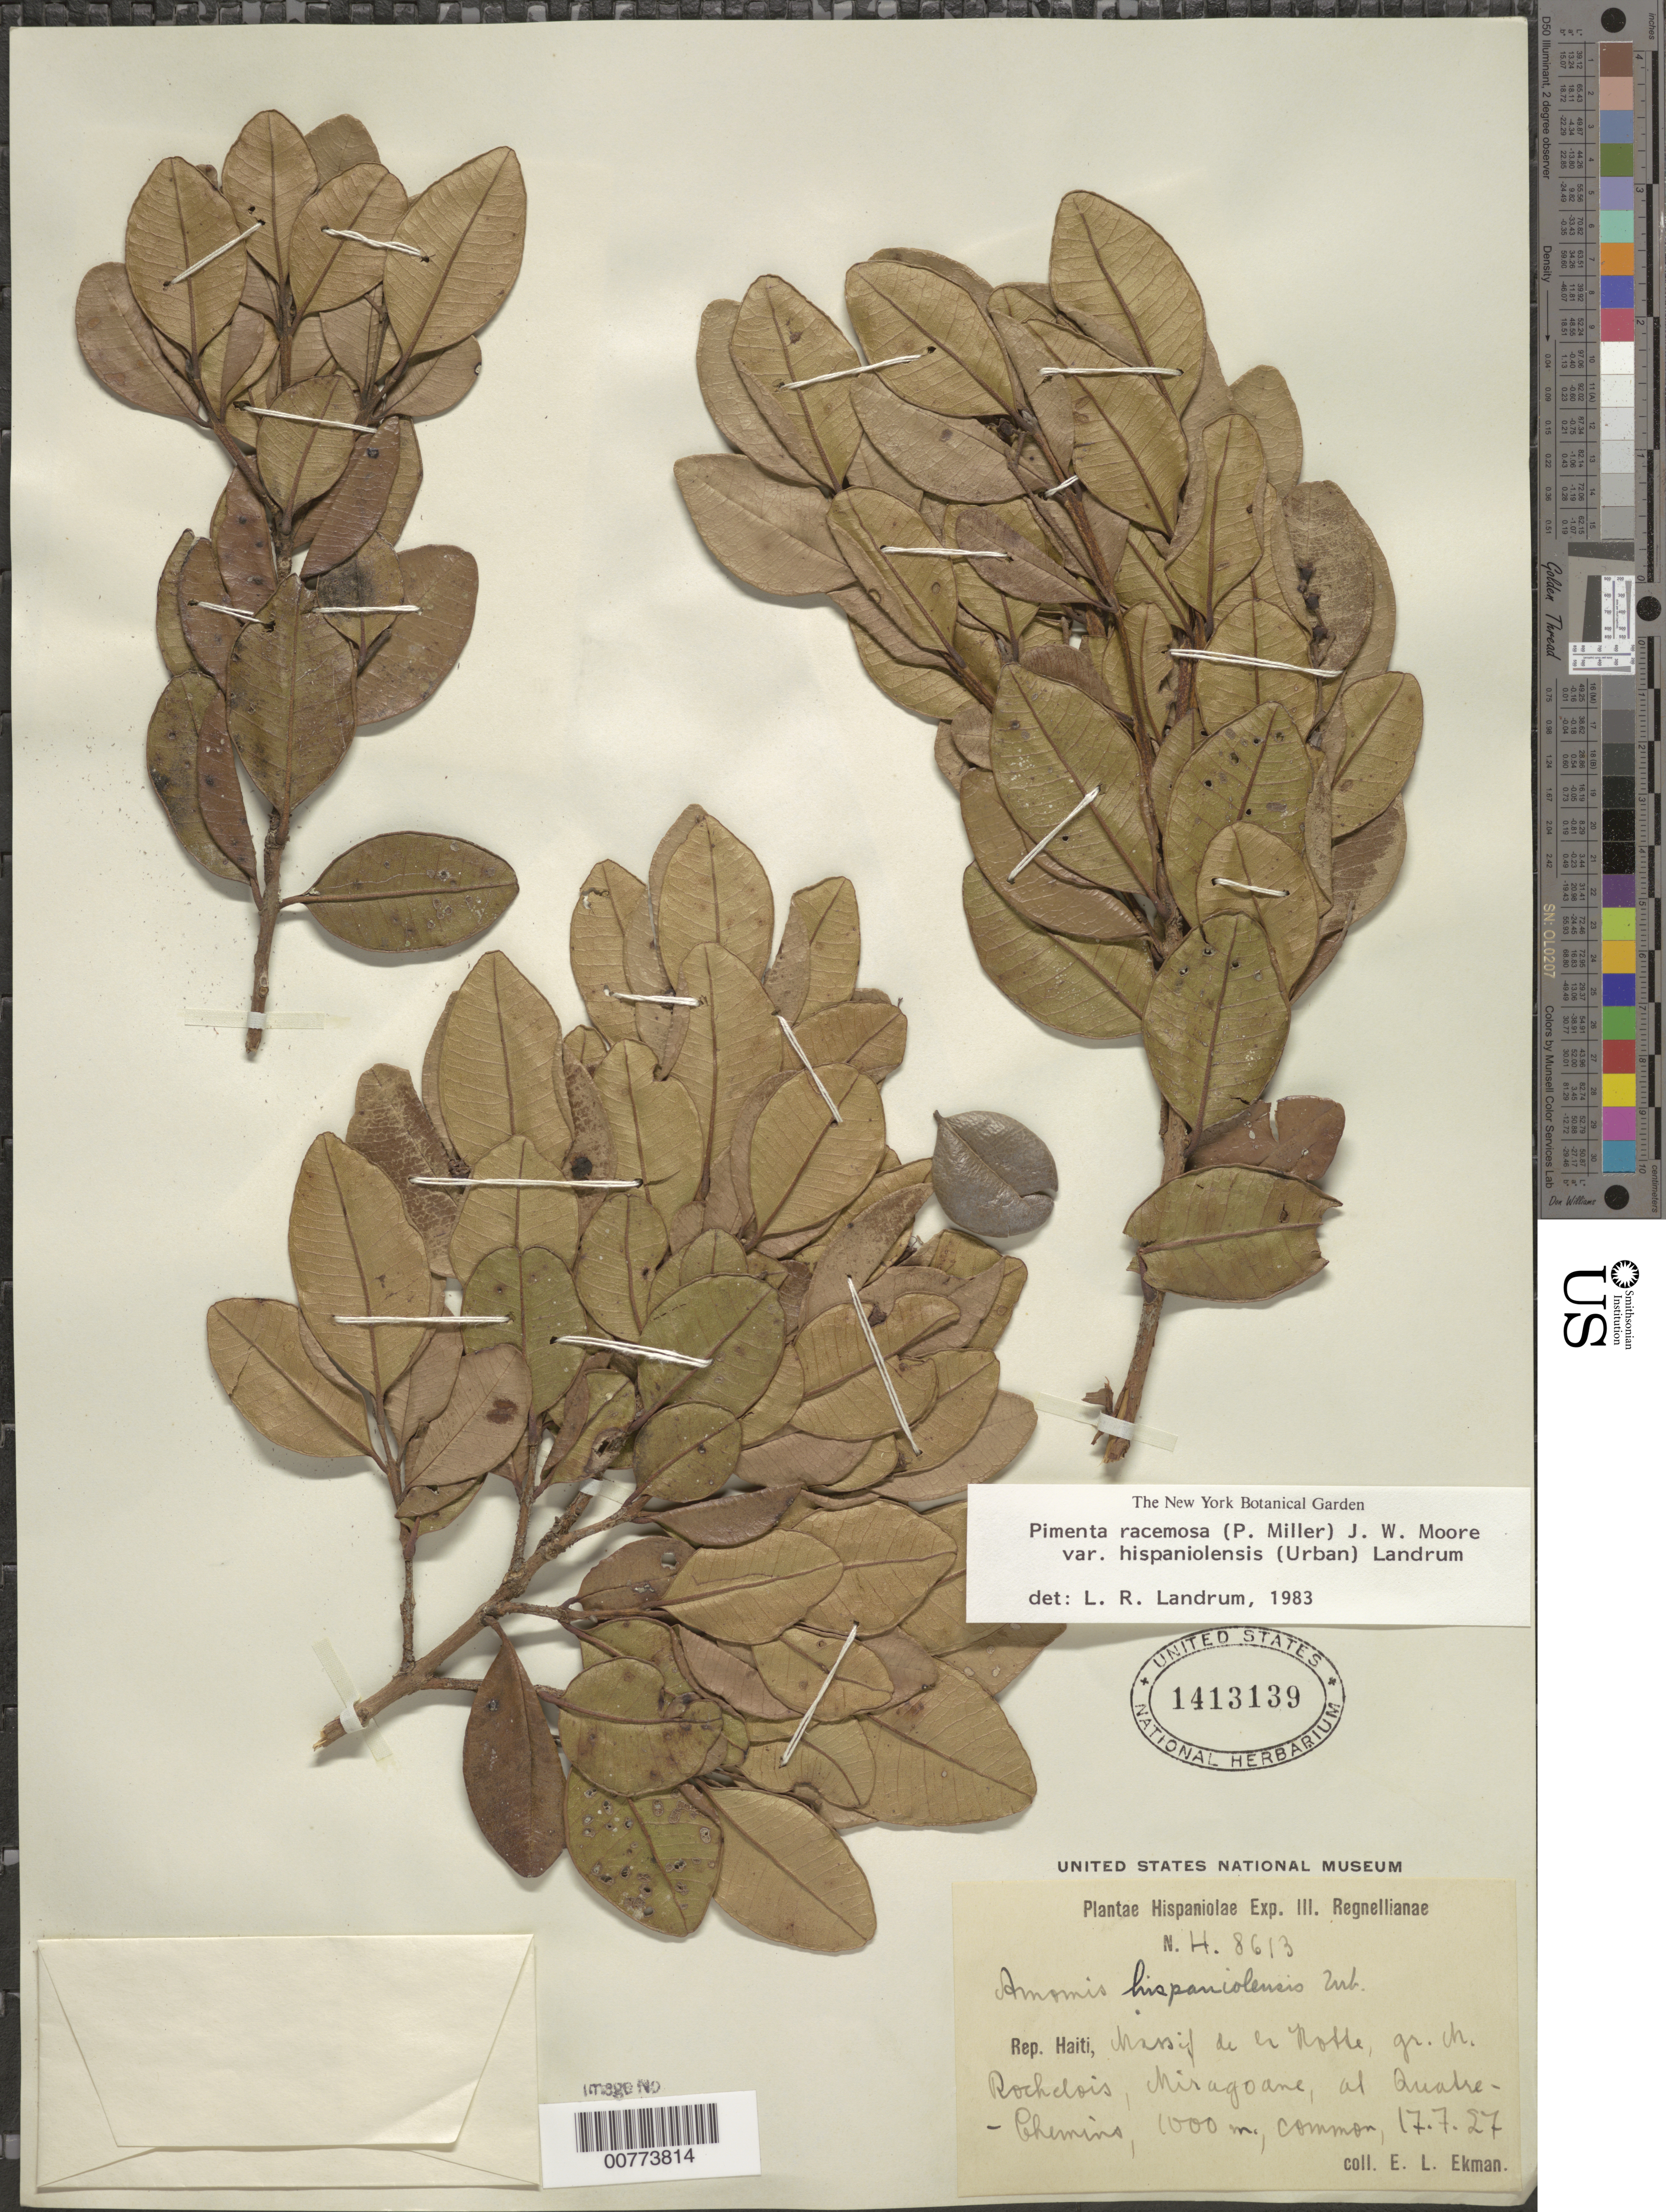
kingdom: Plantae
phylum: Tracheophyta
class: Magnoliopsida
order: Myrtales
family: Myrtaceae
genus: Pimenta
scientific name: Pimenta racemosa var. hispaniolensis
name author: (Urb.) Landrum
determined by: Landrum, L. R.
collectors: E. L. Ekman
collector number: H 8613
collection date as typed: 17 Jul 1927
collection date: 1927-07-17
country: Haiti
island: Hispaniola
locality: Massif de la Hotte, gr. M. Rochelois, Miragoane, at Quatre-Chenins.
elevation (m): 1000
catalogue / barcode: US 1413139